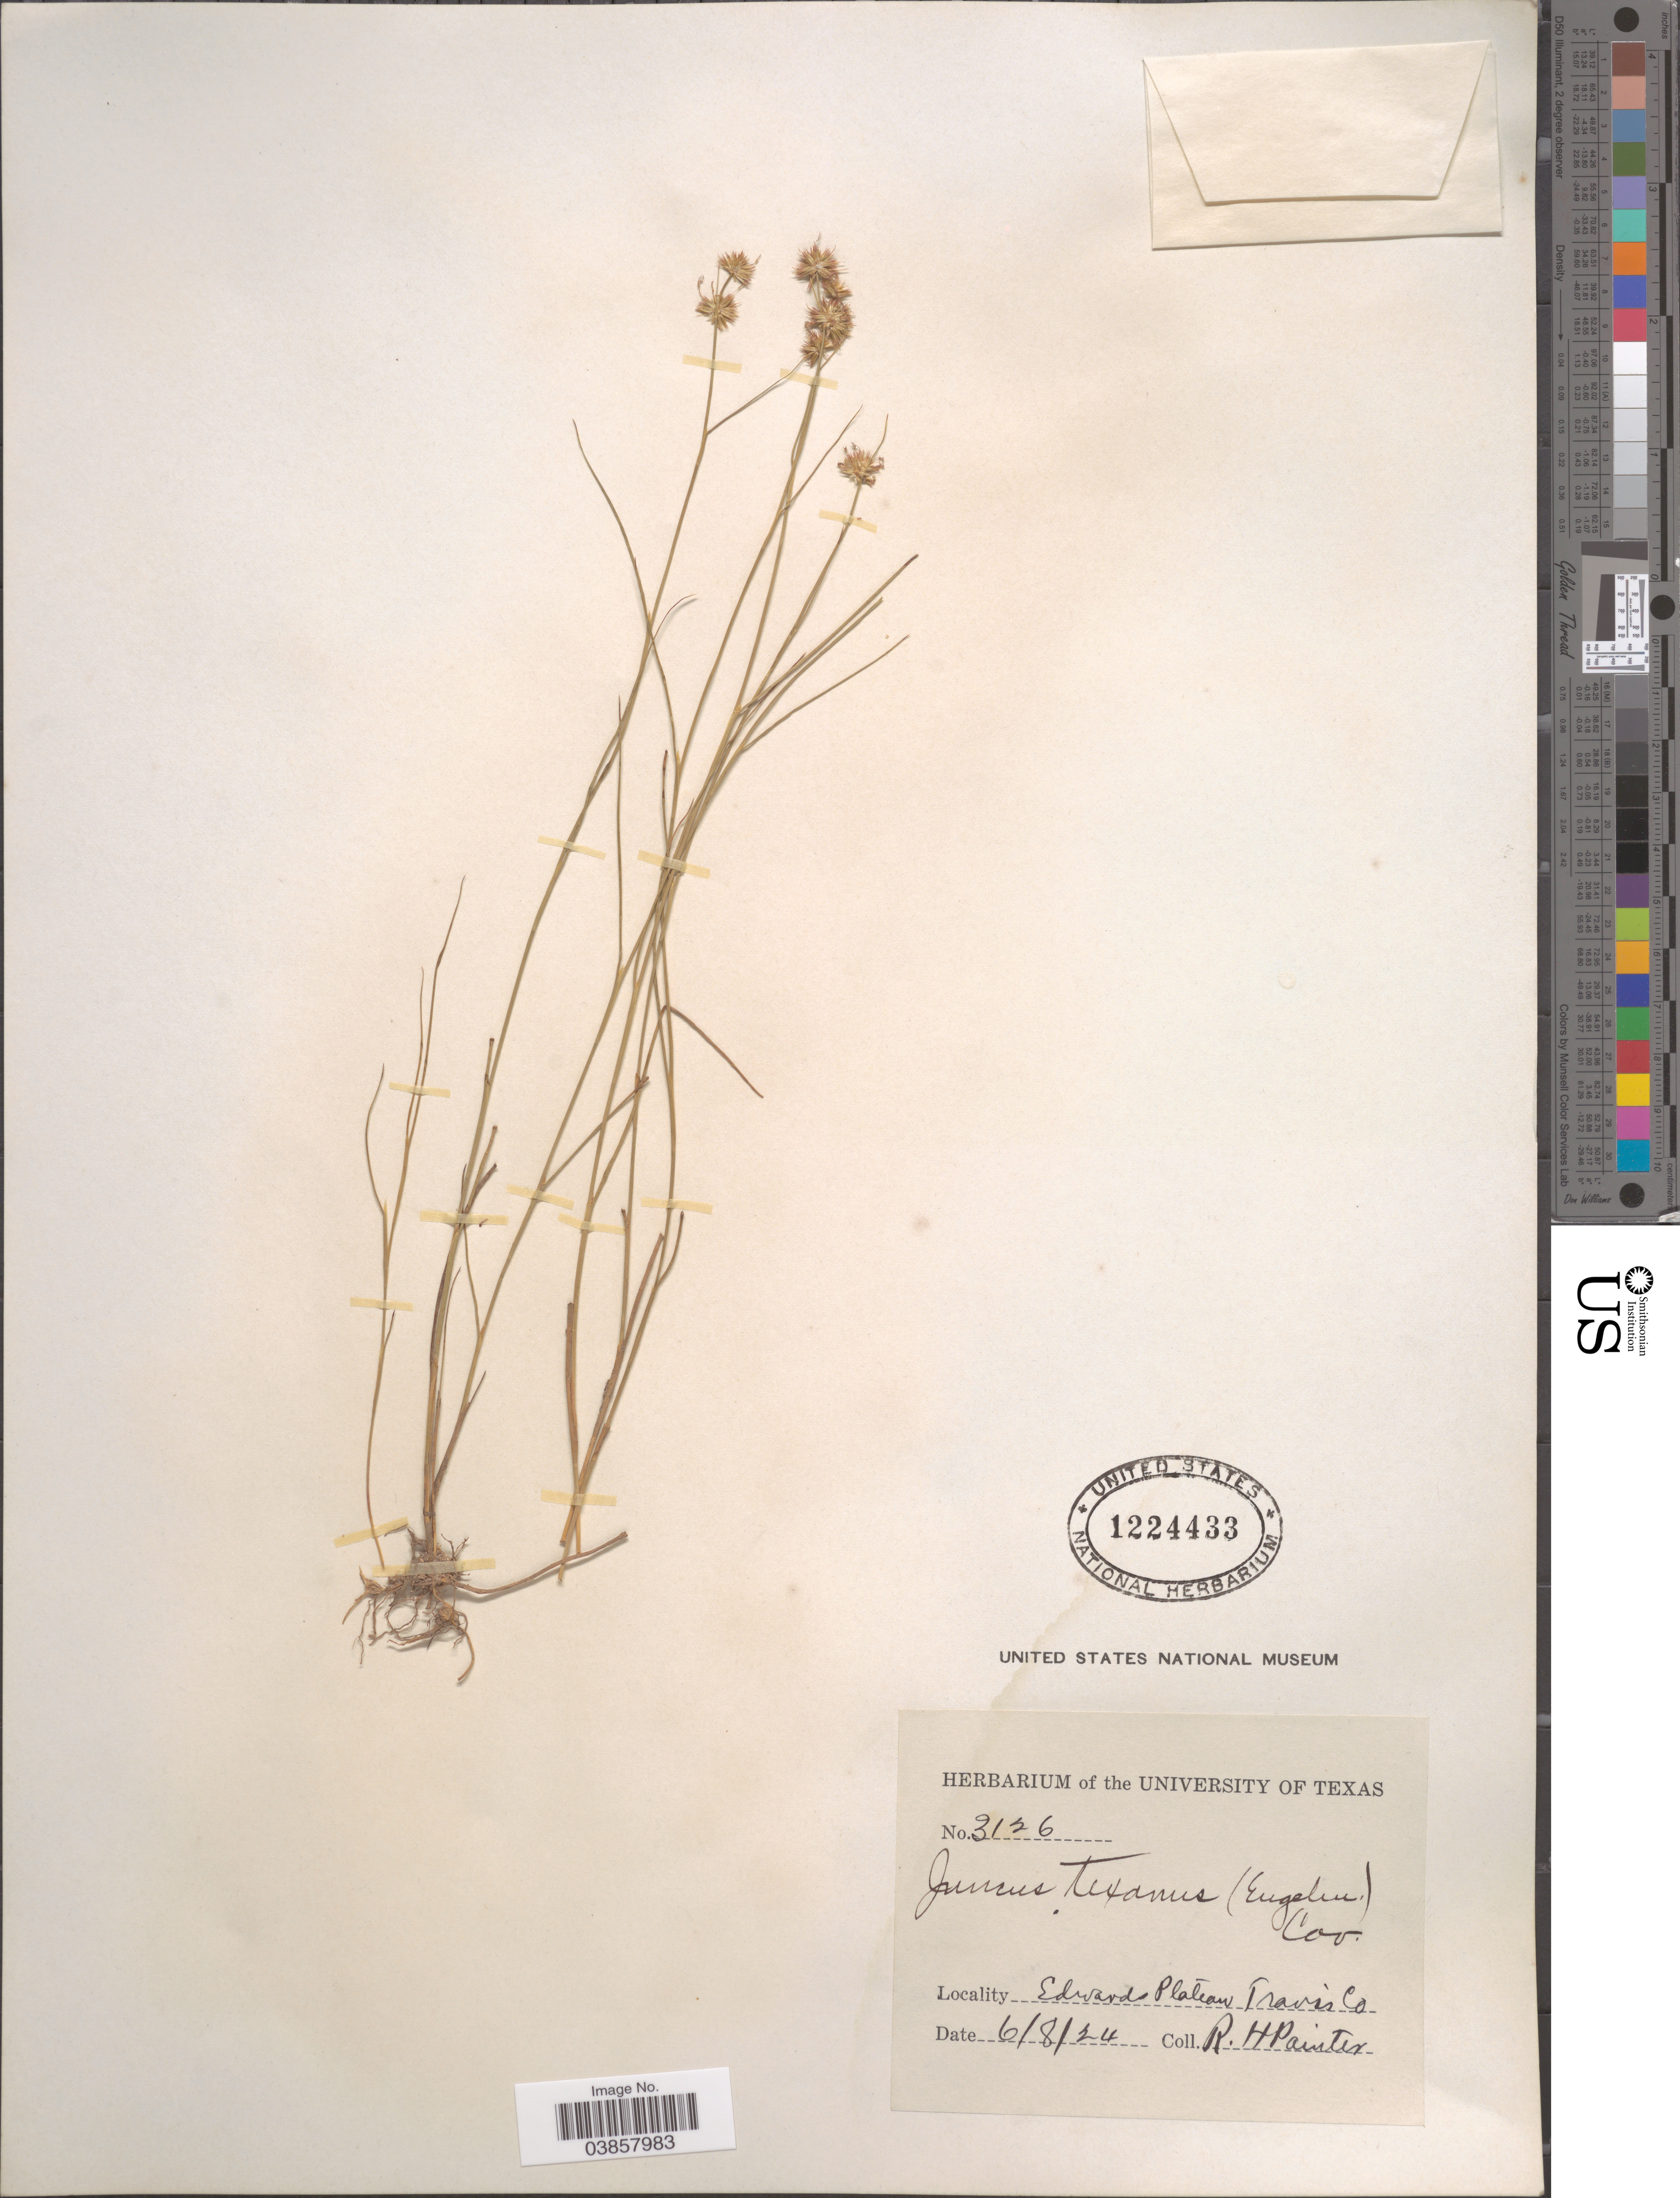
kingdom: Plantae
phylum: Tracheophyta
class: Liliopsida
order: Poales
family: Juncaceae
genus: Juncus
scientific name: Juncus texanus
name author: (Engelm.) Coville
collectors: Painter, R. H.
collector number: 3126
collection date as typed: Transcribed d/m/y: 8/6/24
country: United States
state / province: Texas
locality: Edward Plateau Travis Co.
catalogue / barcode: US 1224433